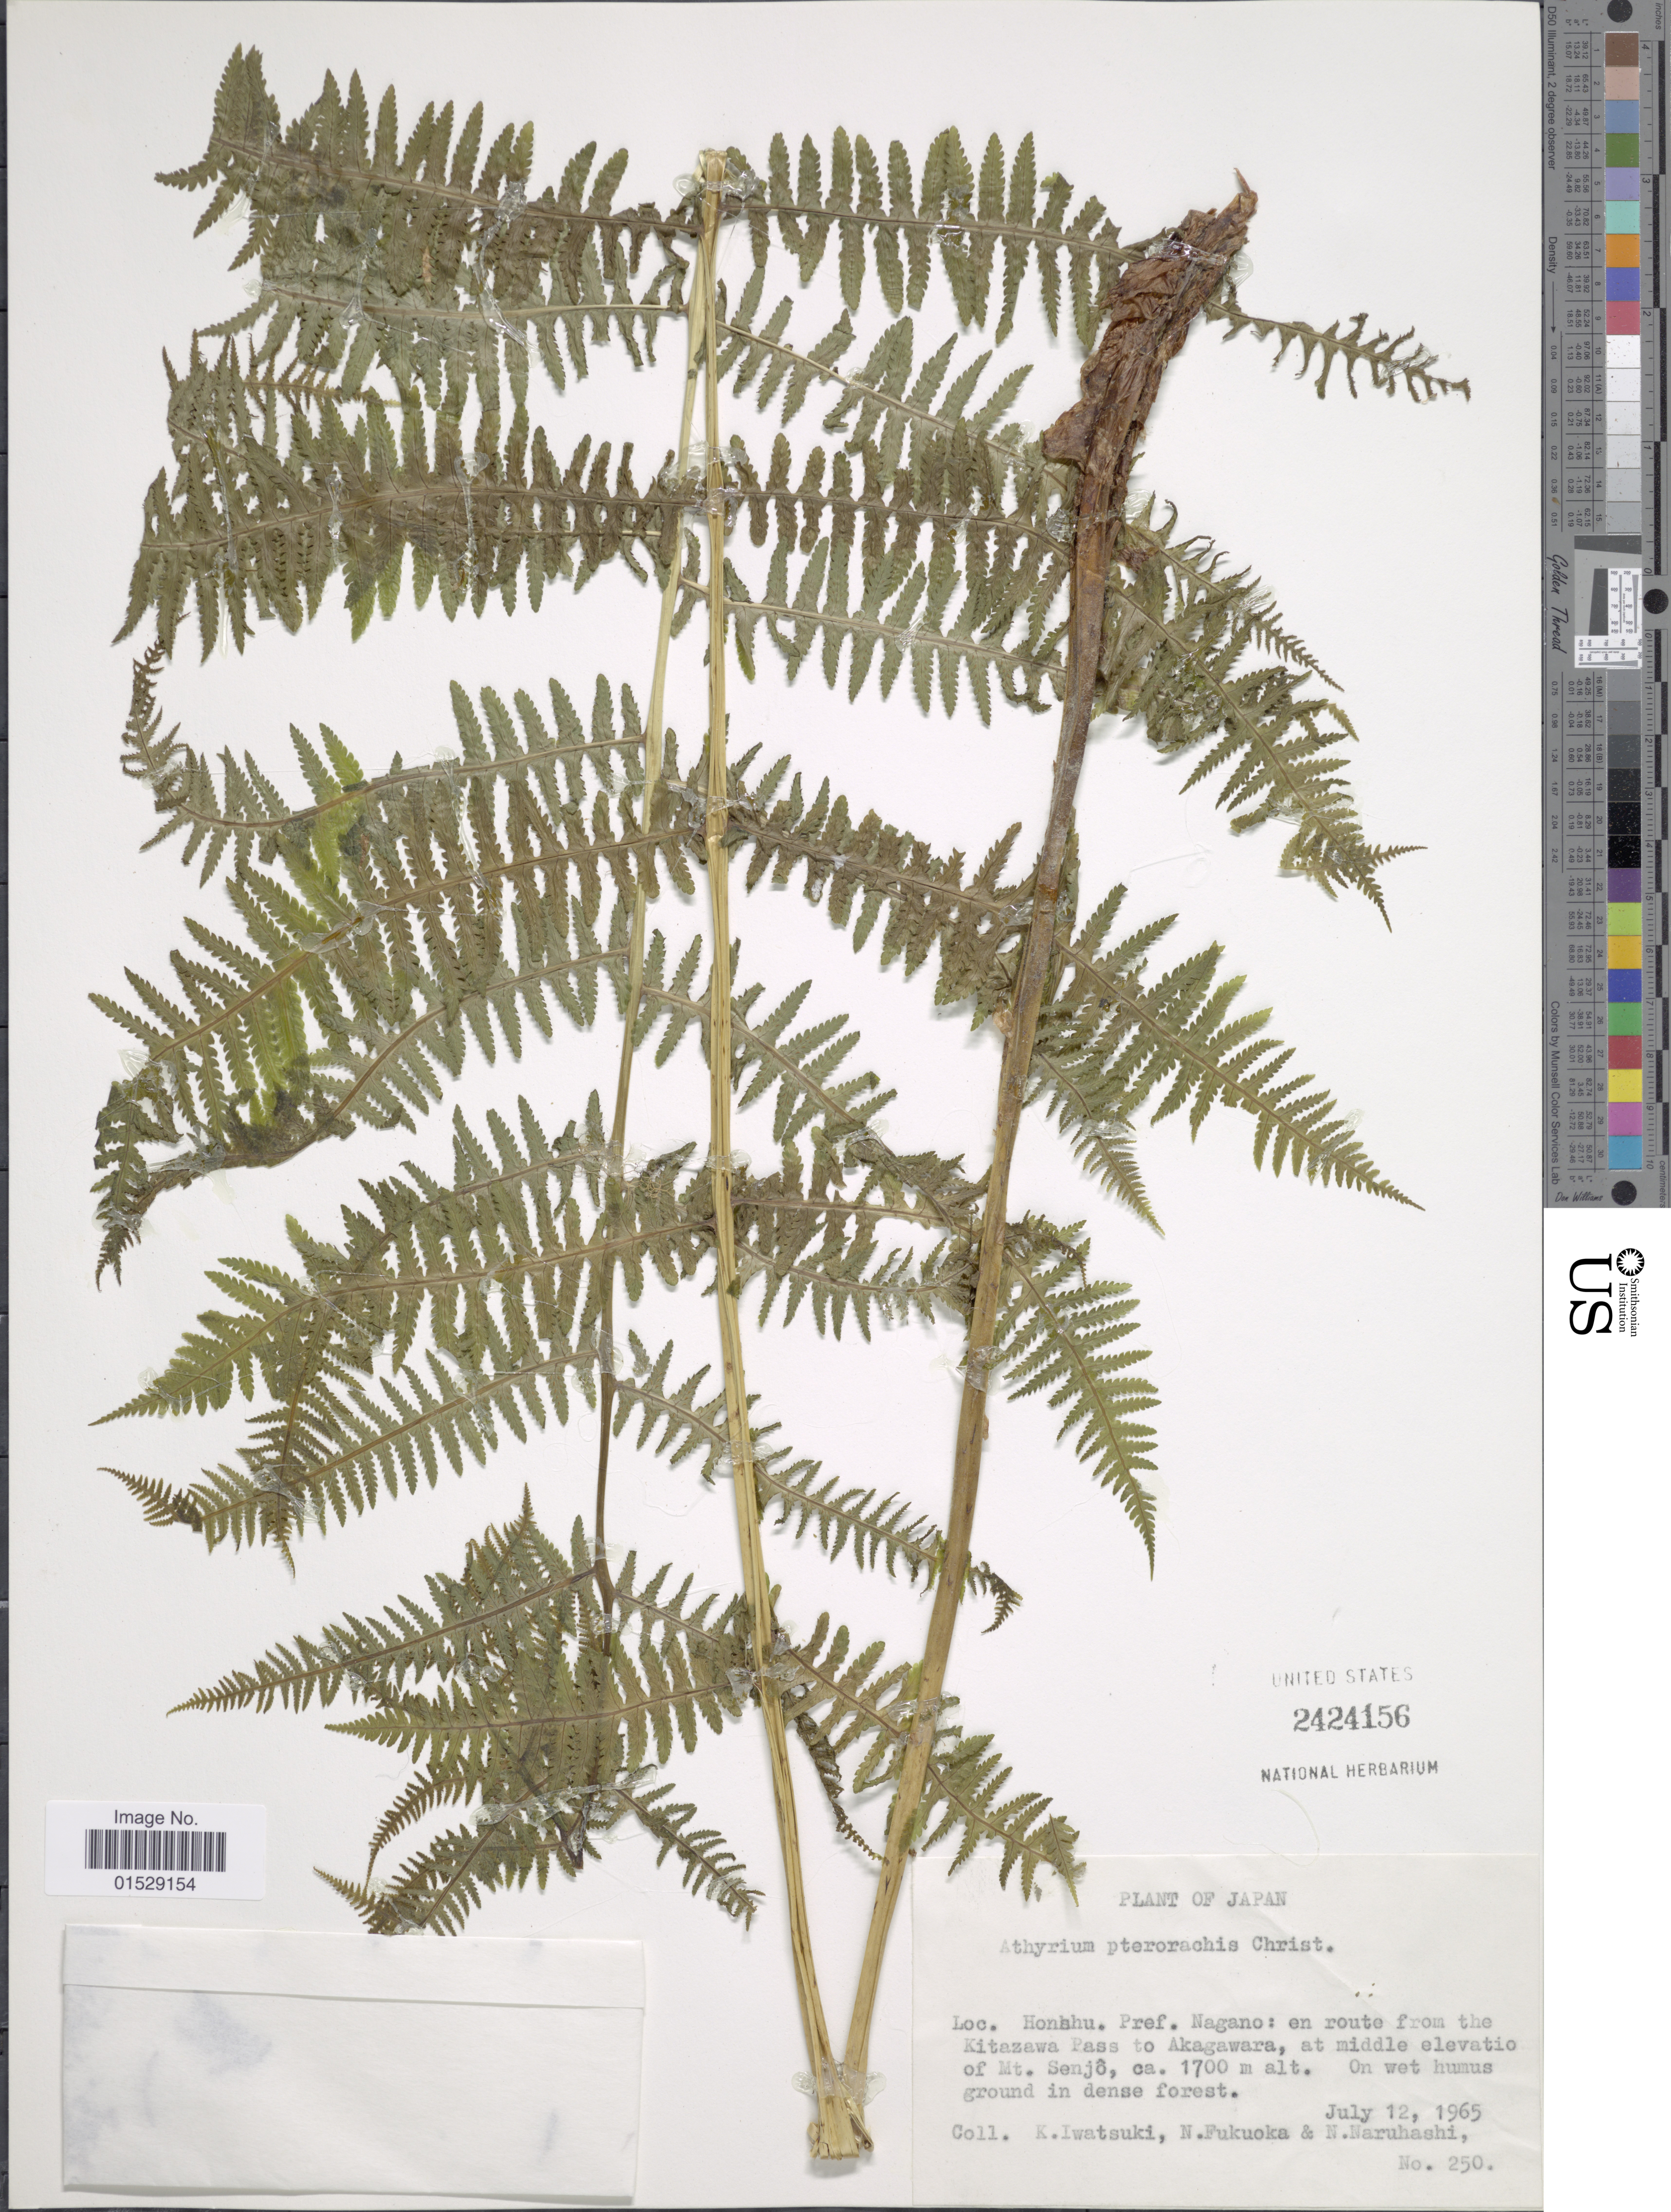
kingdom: Plantae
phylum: Tracheophyta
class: Polypodiopsida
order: Polypodiales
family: Athyriaceae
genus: Deparia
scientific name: Deparia pterorachis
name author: (Christ) M. Kato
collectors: K. Iwatsuki, N. Fukuoka & N. Naruhashi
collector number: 250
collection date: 1965-07-12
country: Japan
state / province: Nagano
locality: Honshu. Pref. Nagano: en route from the Kitazawa Pass to Akagawara, at middle elevatio of Mt. Senjo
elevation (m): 1700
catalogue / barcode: US 2424156